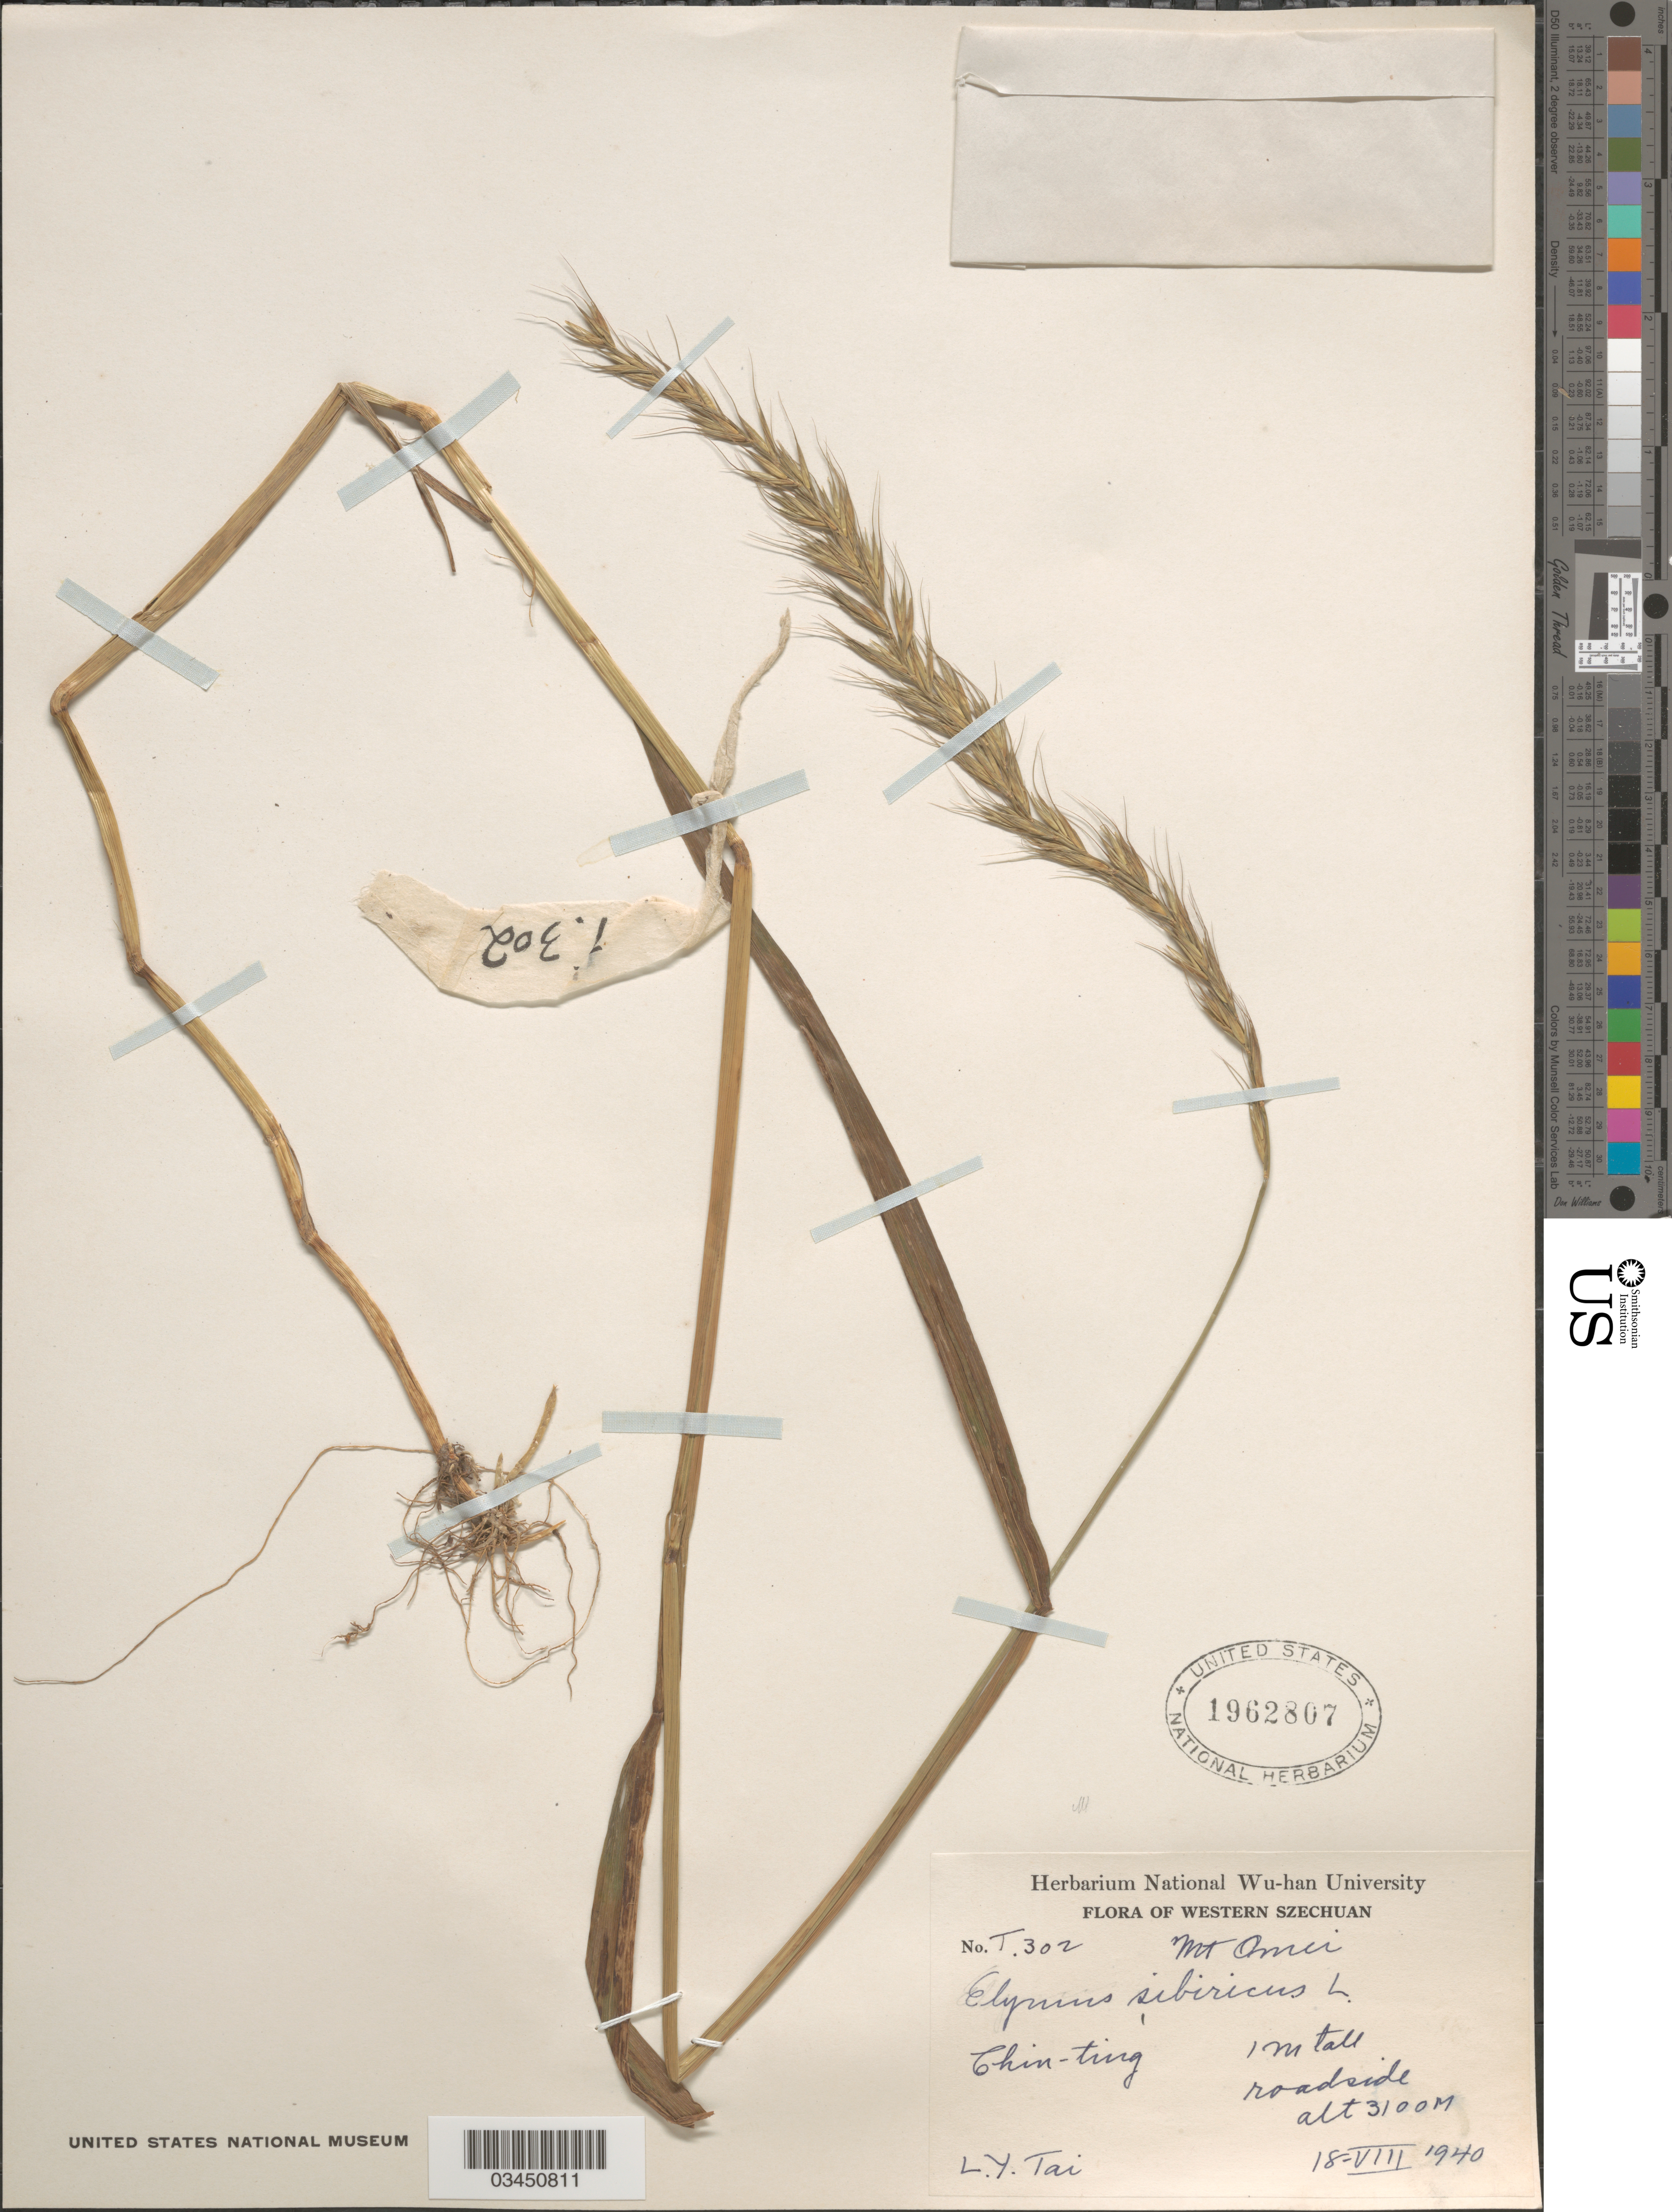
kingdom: Plantae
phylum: Tracheophyta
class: Liliopsida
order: Poales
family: Poaceae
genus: Elymus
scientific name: Elymus sibiricus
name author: L.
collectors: L. Tai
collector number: T.302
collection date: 1940-08-18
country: China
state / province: Tianjin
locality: Western Szechuan. Mt Omei. Chin-ting. Roadside.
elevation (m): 3100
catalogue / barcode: US 1962807